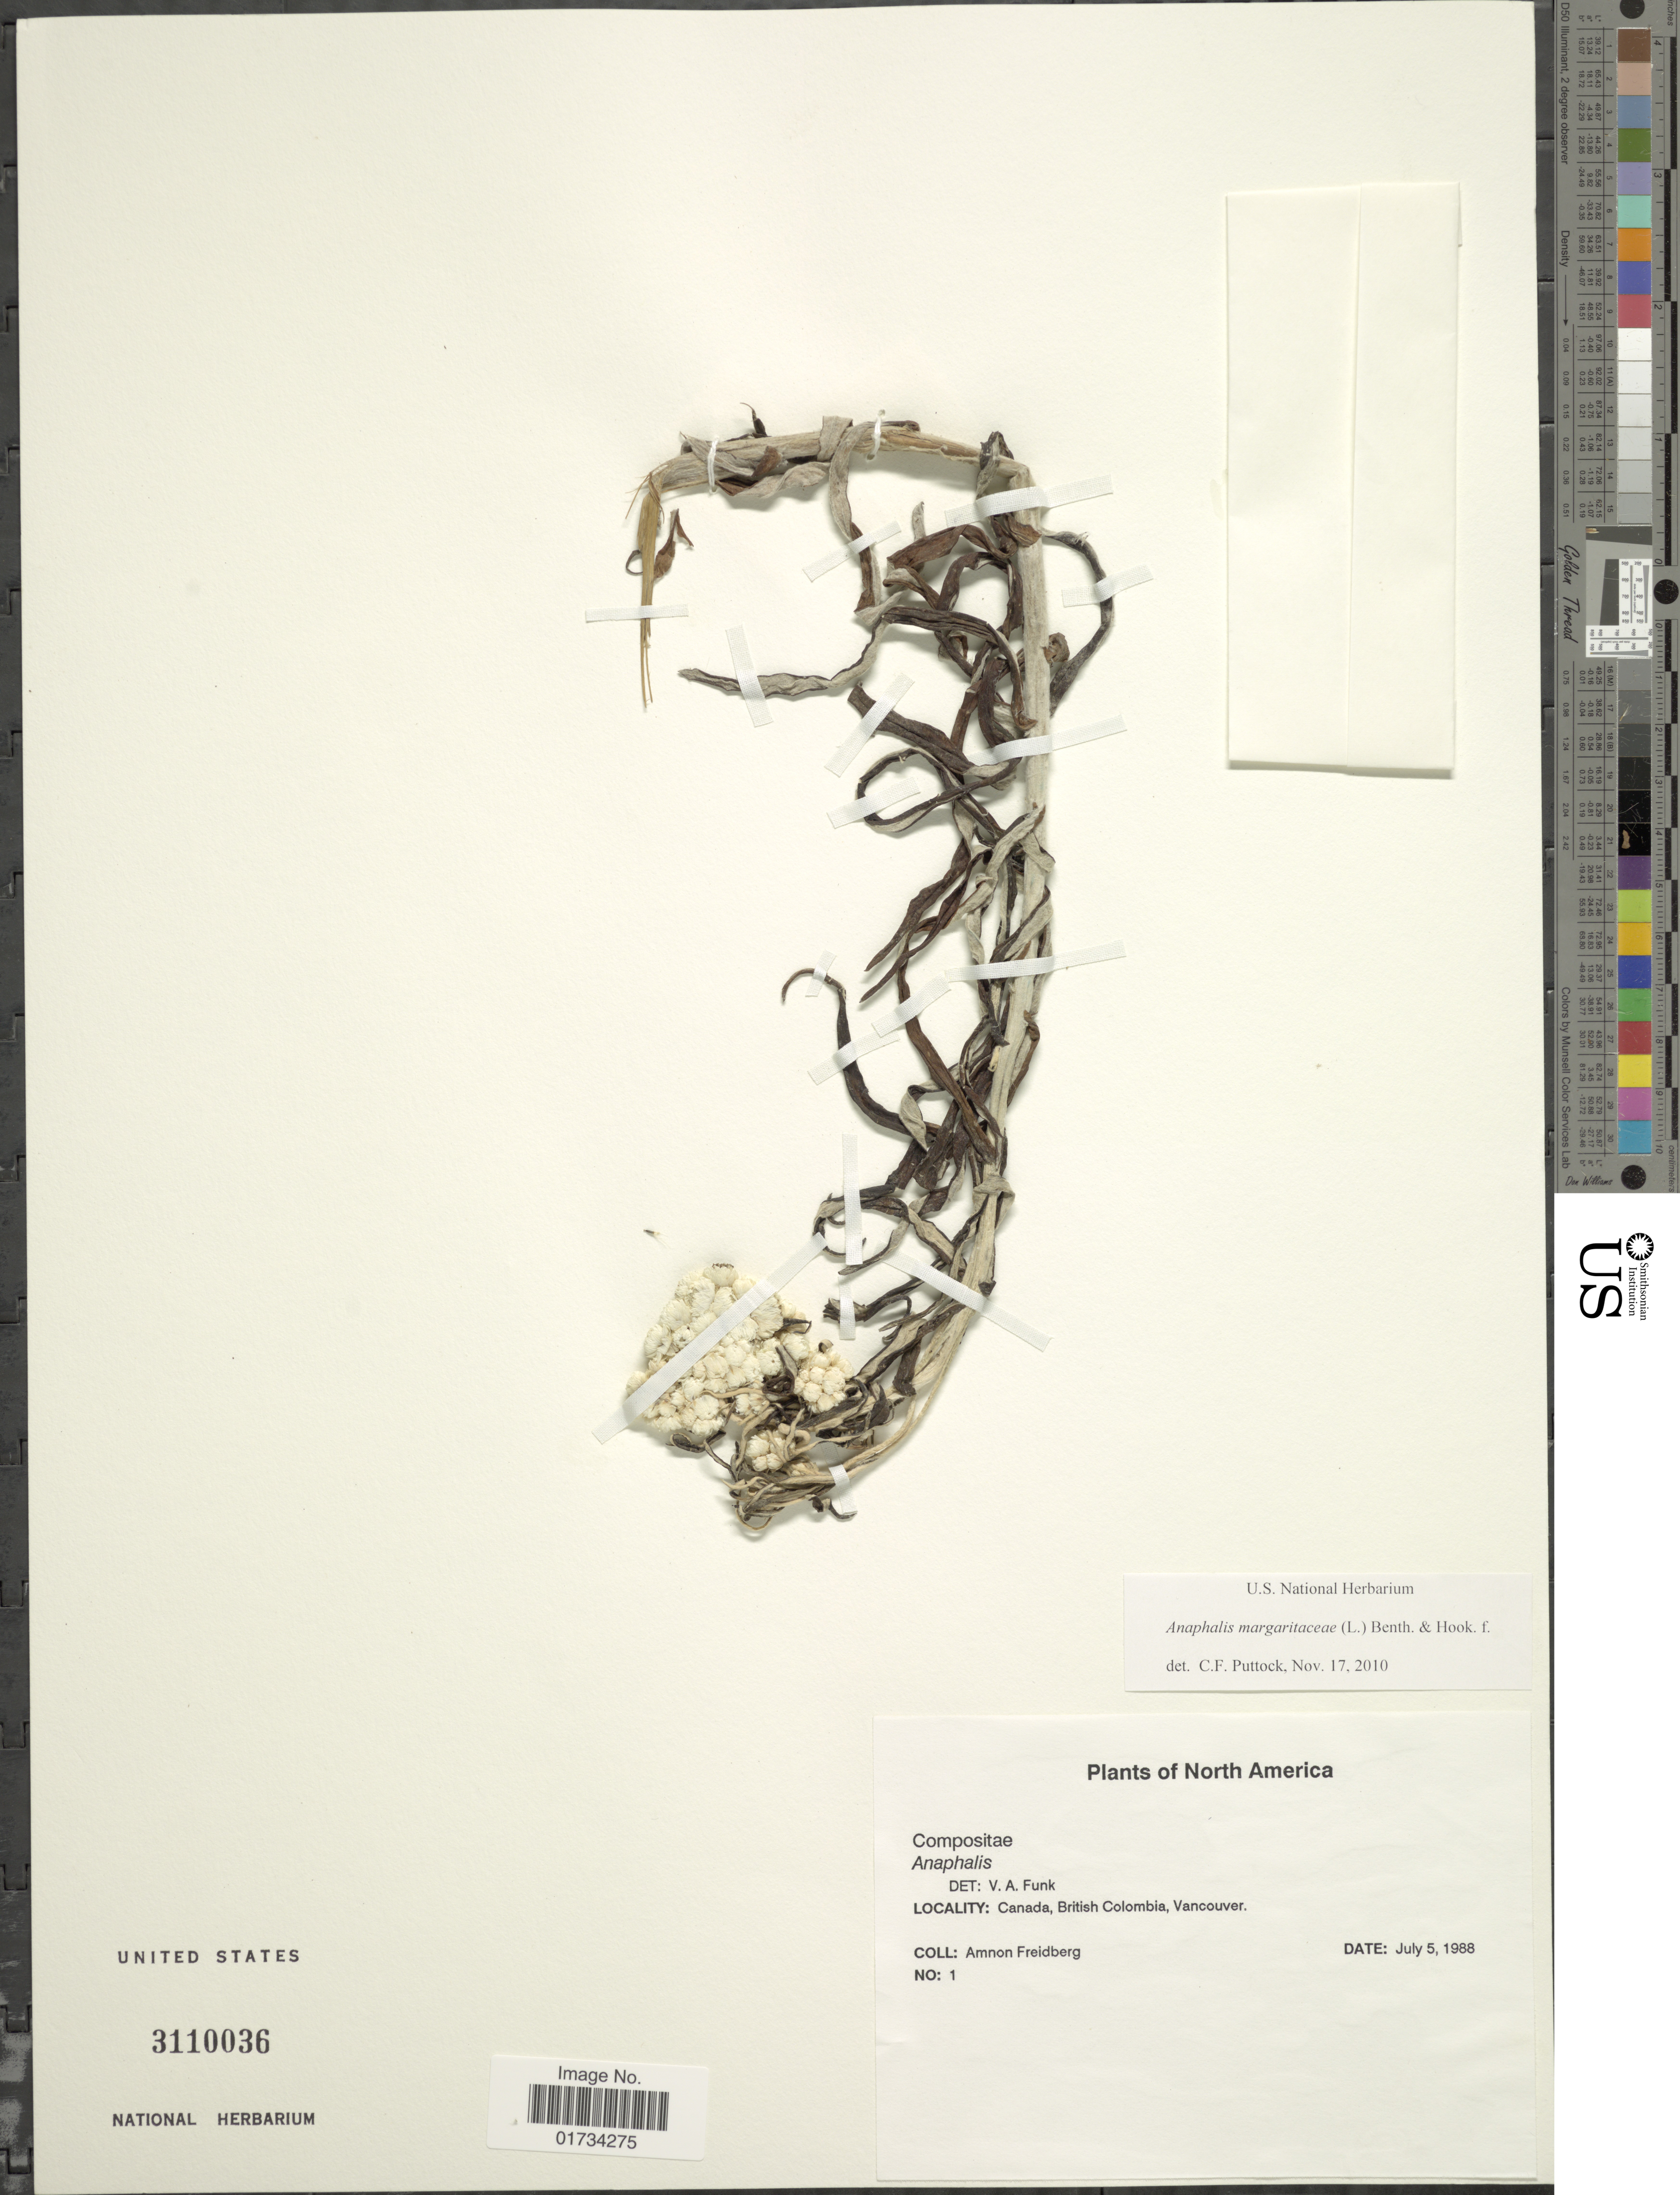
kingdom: Plantae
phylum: Tracheophyta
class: Magnoliopsida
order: Asterales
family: Asteraceae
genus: Anaphalis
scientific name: Anaphalis sp.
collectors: A. Freidberg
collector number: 1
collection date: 1988-07-05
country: Canada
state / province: British Columbia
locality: Canada, British Colombia, Vancouver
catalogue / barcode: US 3110036